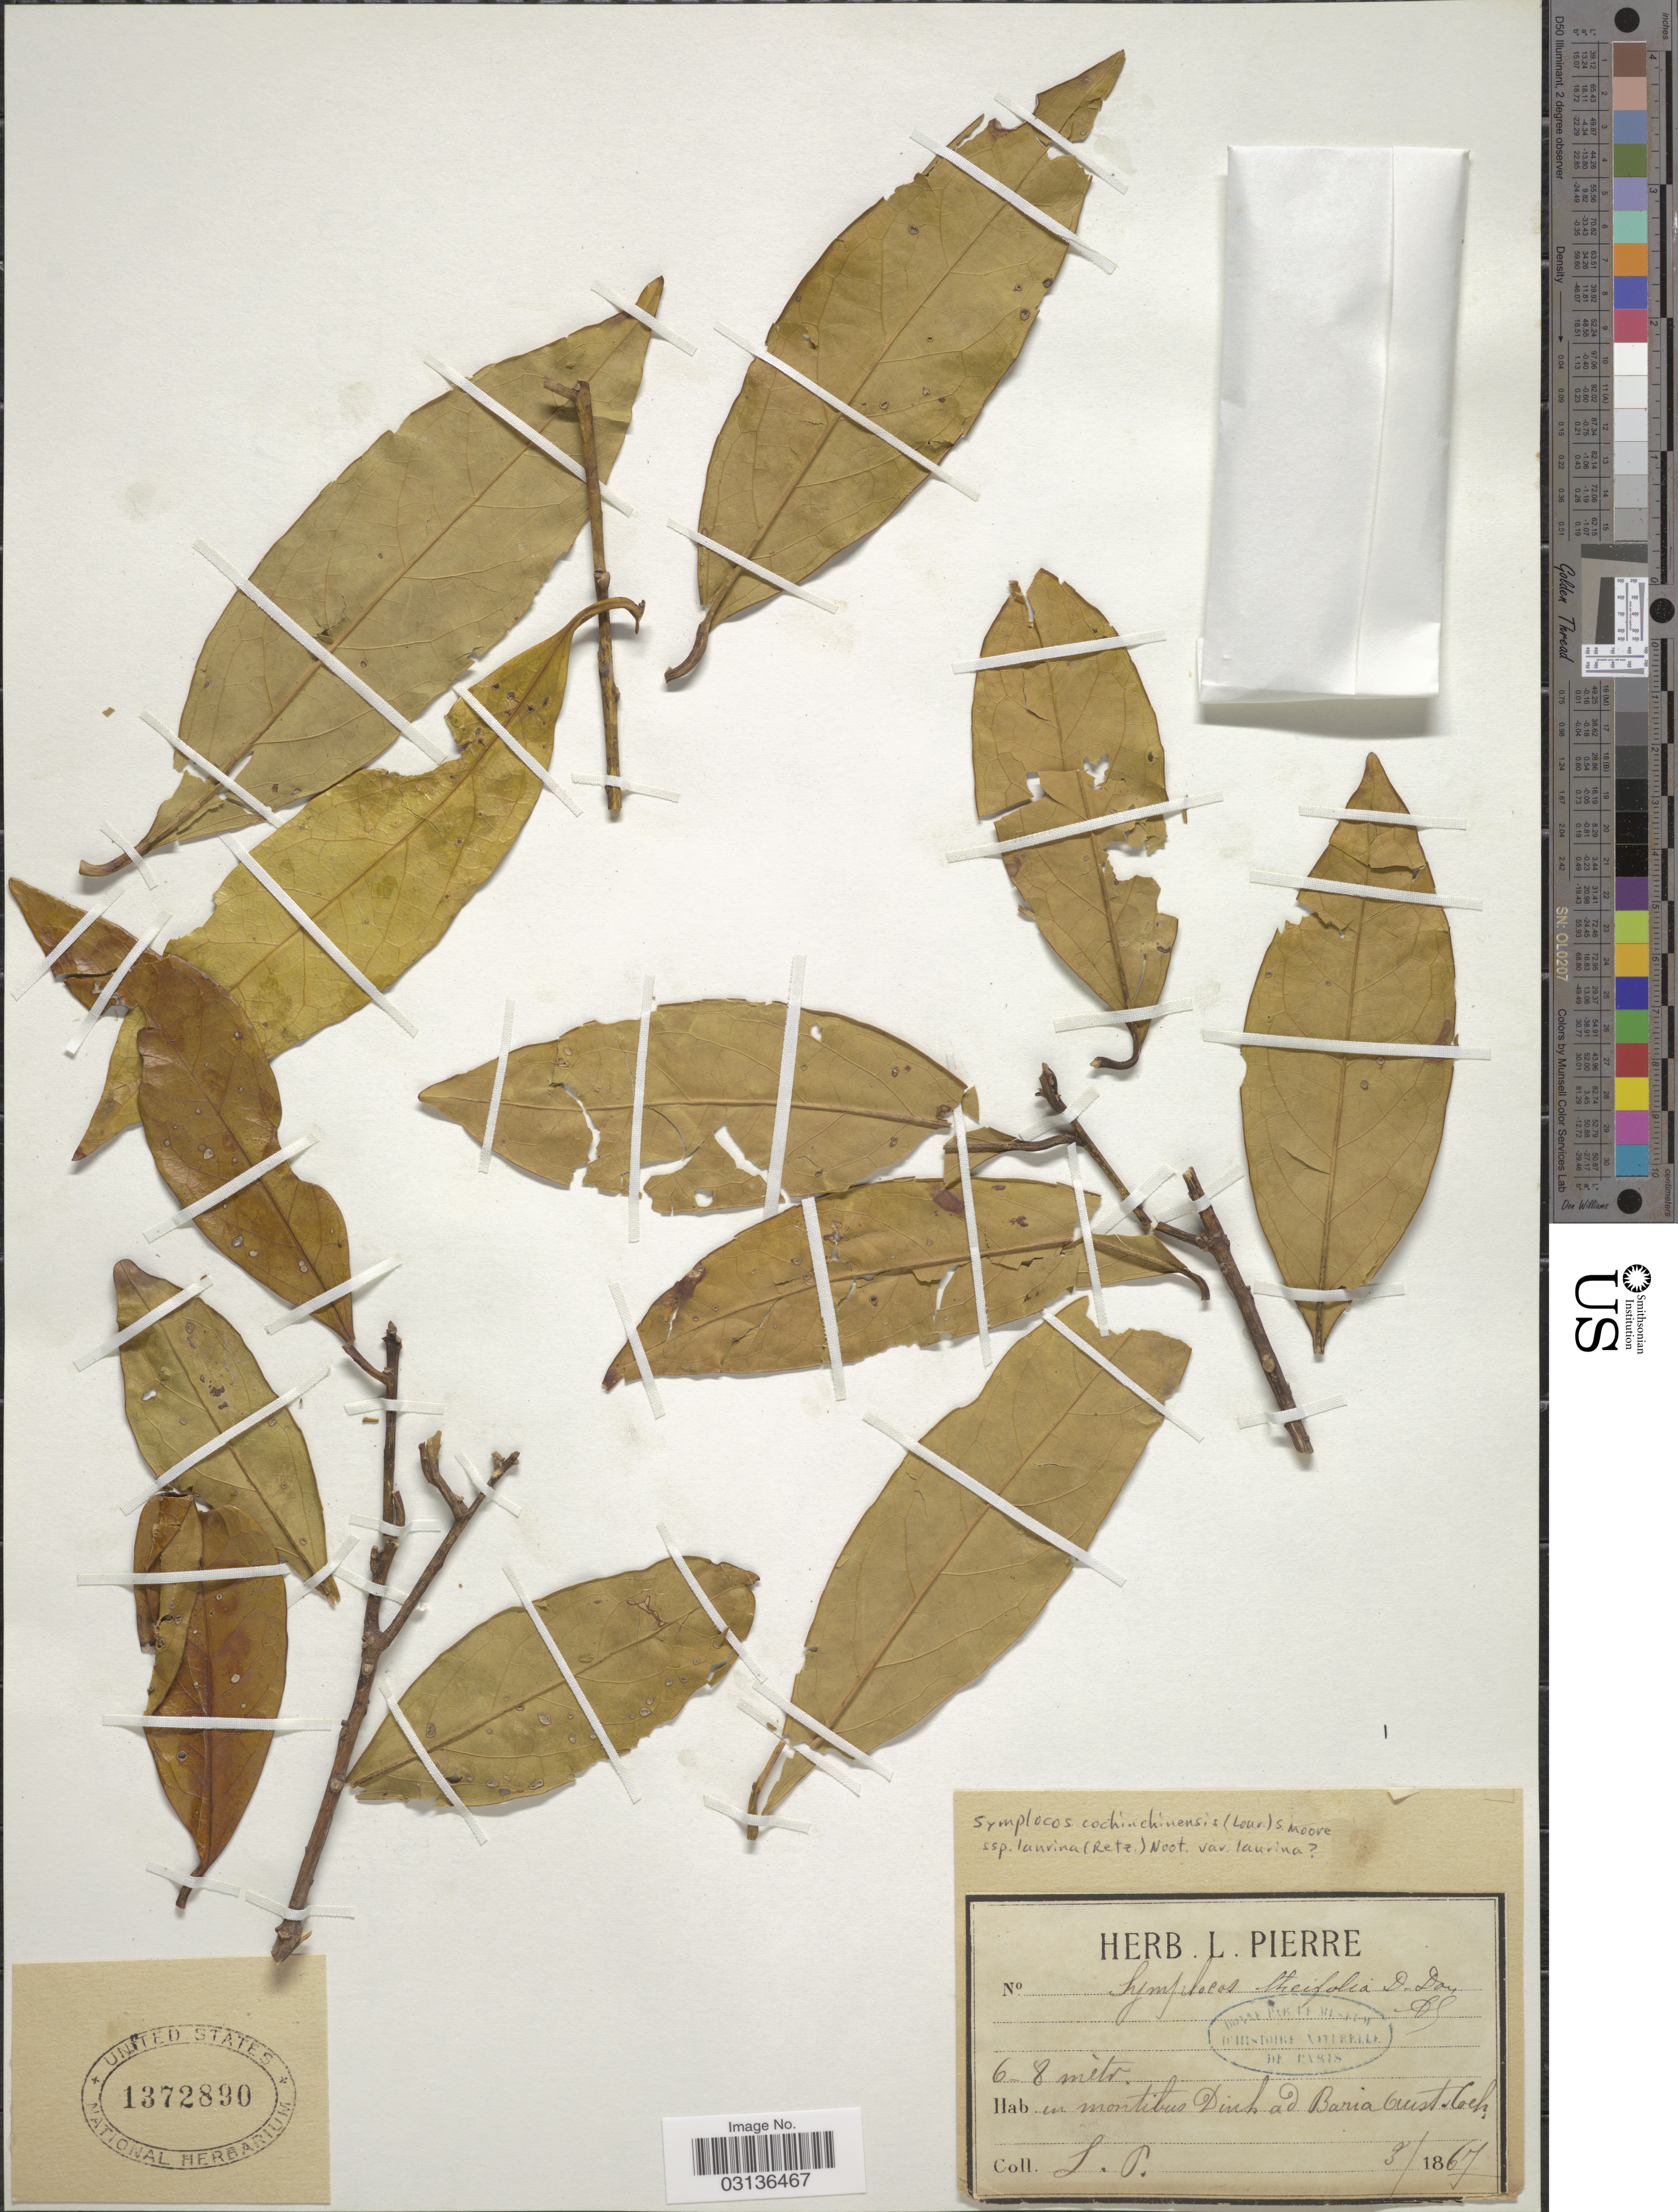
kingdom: Plantae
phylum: Tracheophyta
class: Magnoliopsida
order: Ericales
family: Symplocaceae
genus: Symplocos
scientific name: Symplocos cochinchinensis subsp. laurina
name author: (Retz.) Noot.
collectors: L. Pierre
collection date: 1867-03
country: Vietnam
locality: In montibus Dinh ad Baria Ouest. Coch.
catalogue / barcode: US 1372890